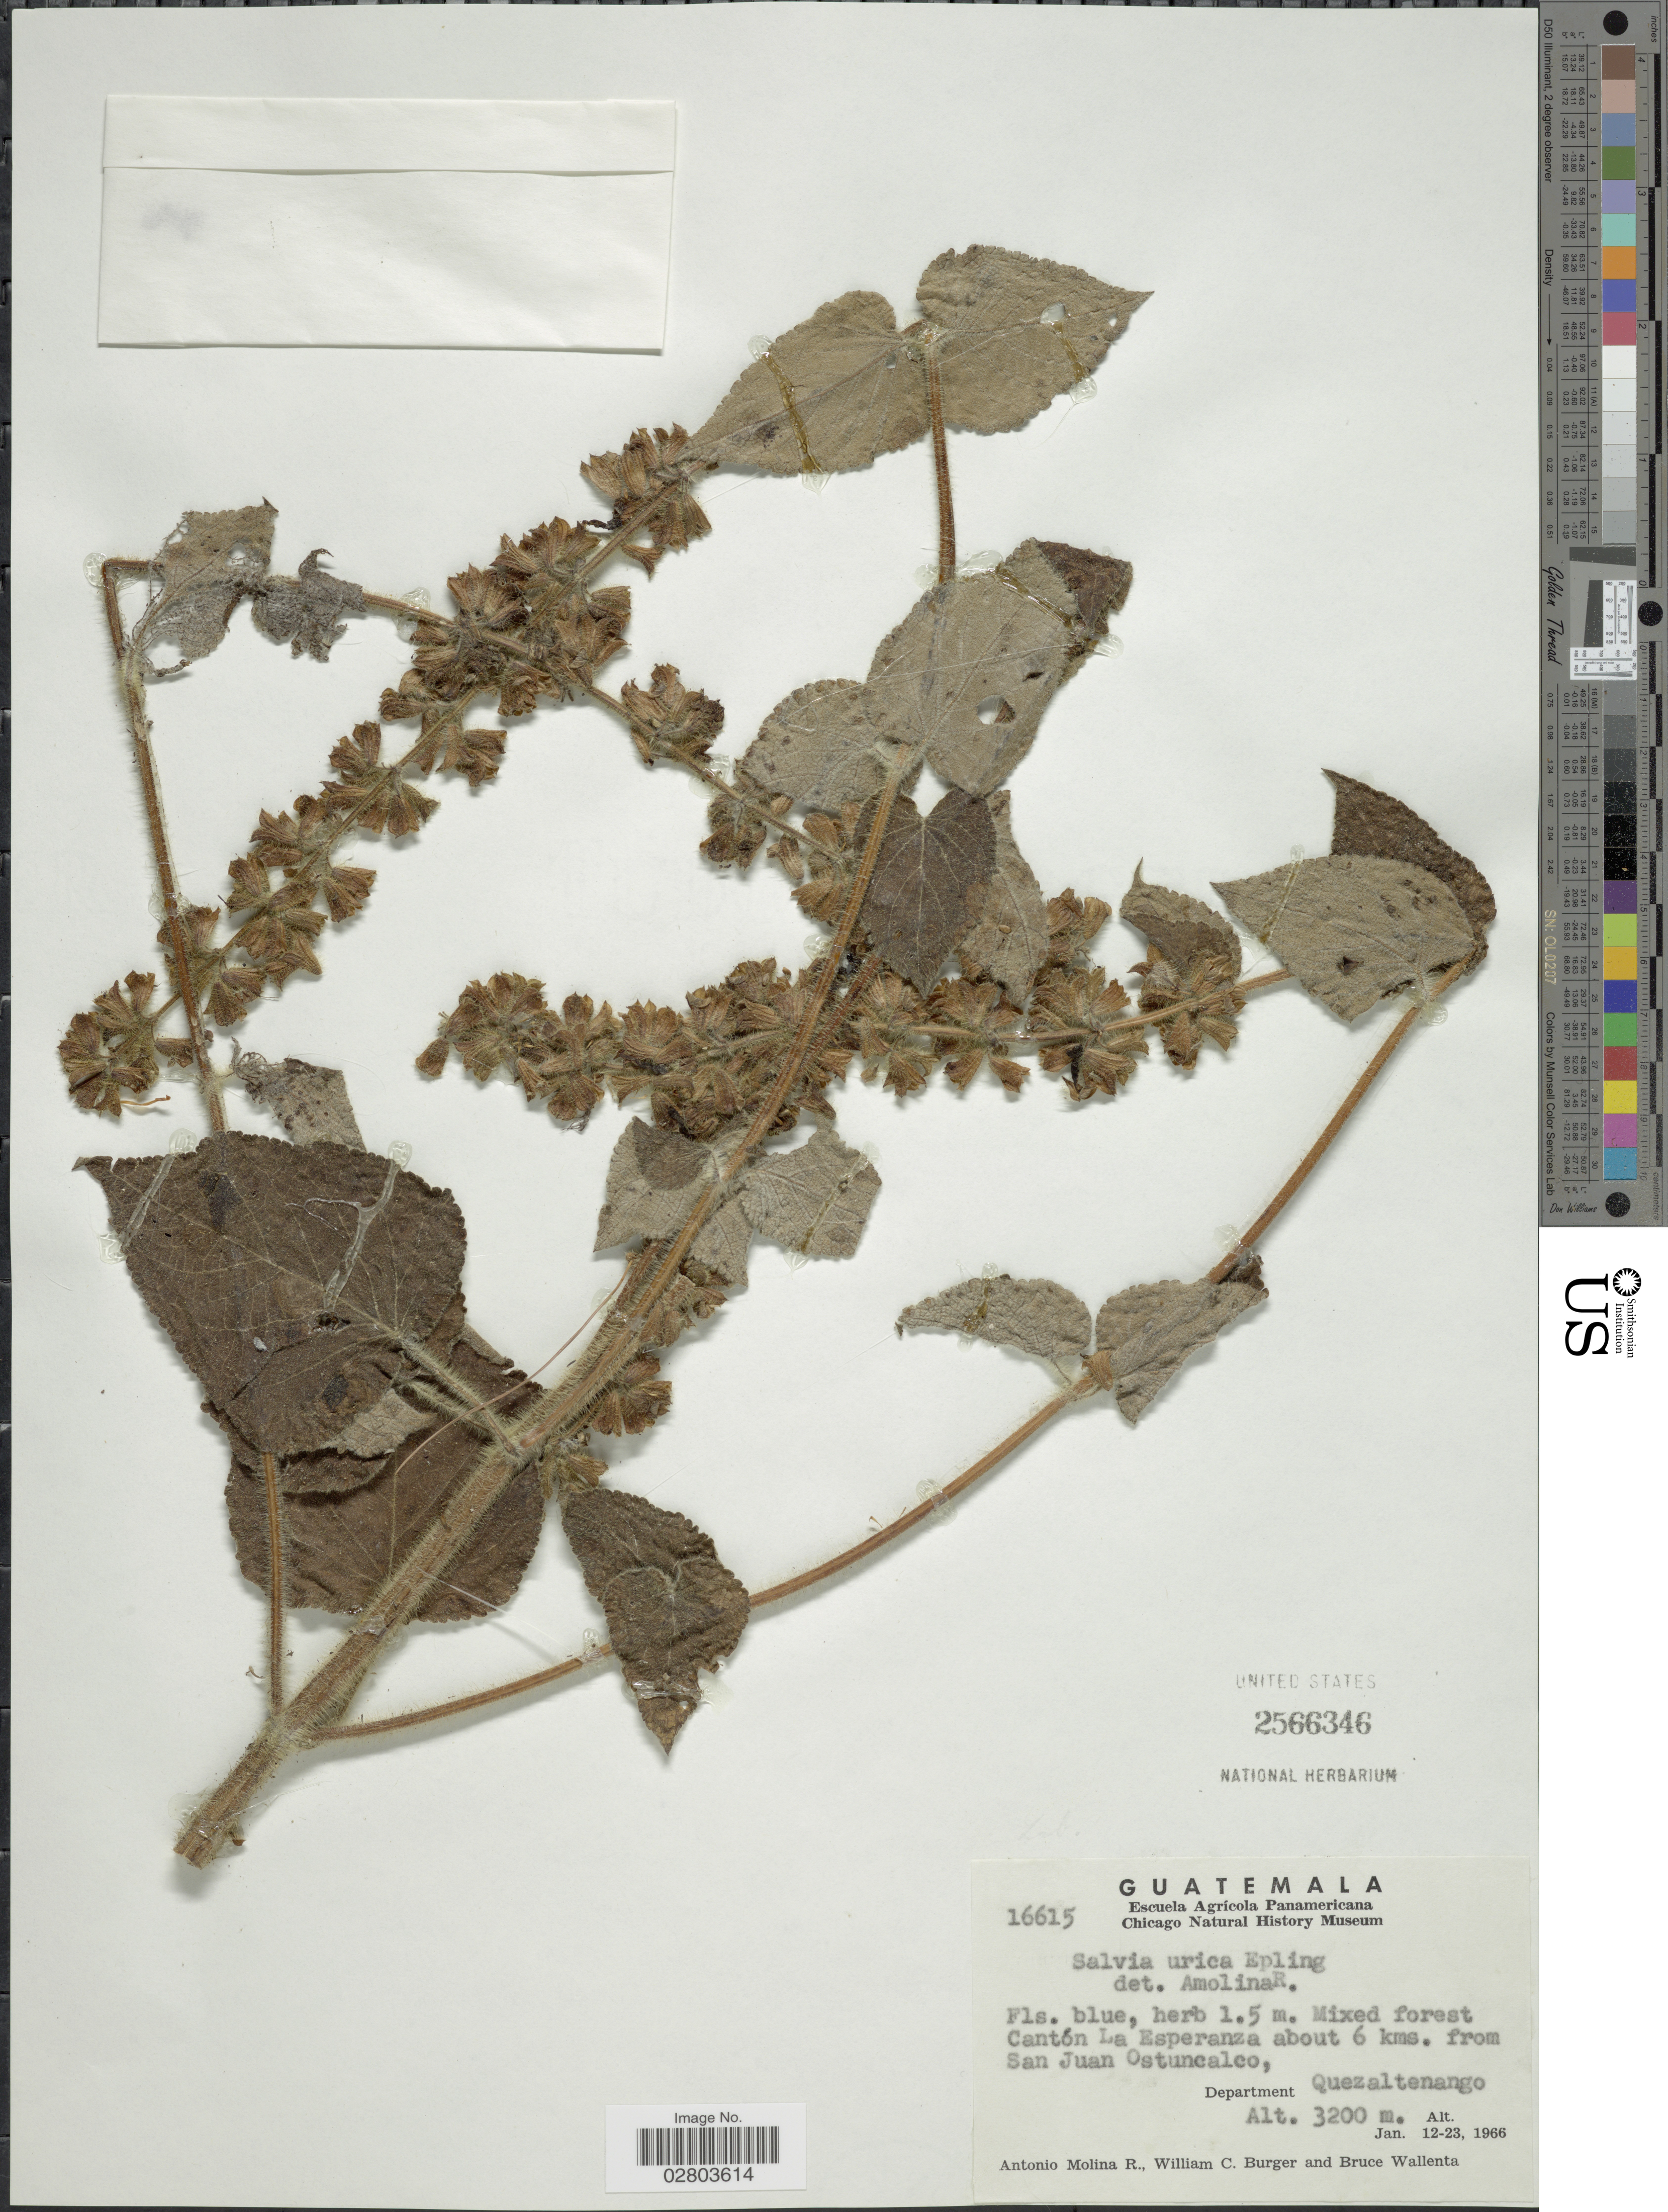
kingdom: Plantae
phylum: Tracheophyta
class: Magnoliopsida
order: Lamiales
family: Lamiaceae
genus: Salvia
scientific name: Salvia urica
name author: Epling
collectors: A. Molina R., W. Burger & B. Wallenta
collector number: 16615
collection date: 1966-01-12/1966-01-23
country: Guatemala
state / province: Quetzaltenango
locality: Mixed forest Cantón La Esperanza about 6 kms. from San Juan Ostuncalco, Department Quezaltenango.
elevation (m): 3200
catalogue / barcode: US 2566346